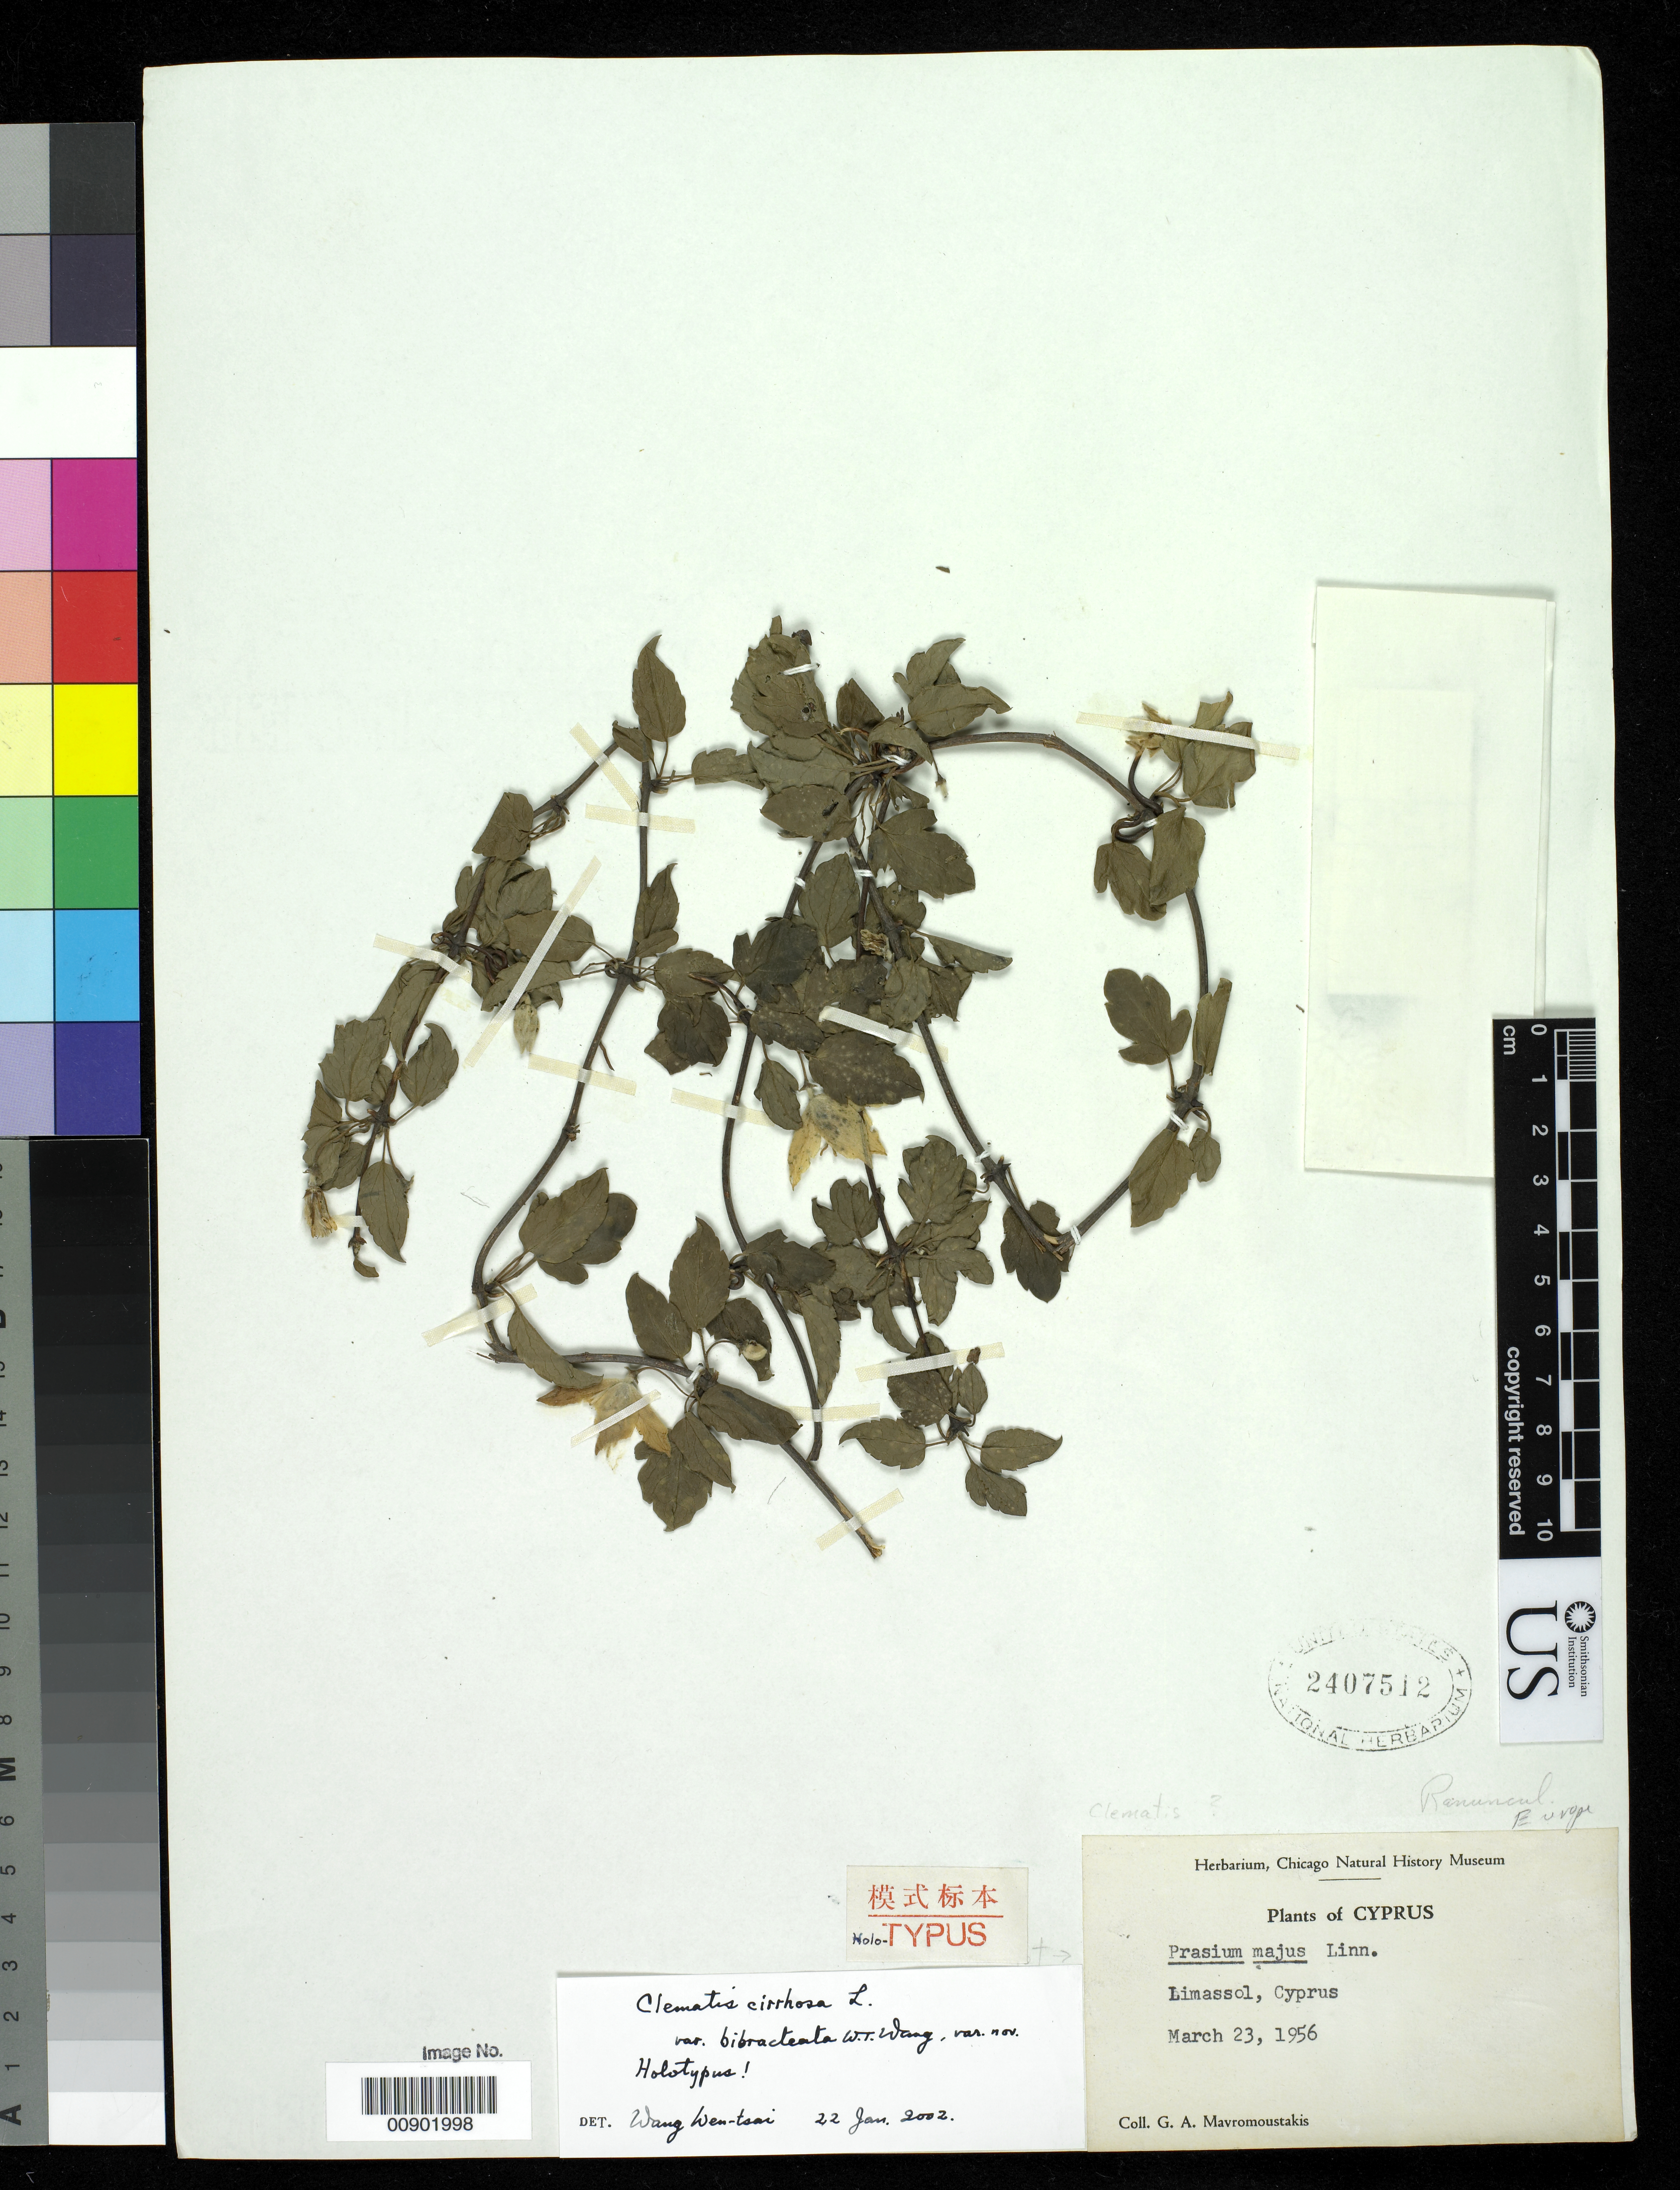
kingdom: Plantae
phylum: Tracheophyta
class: Magnoliopsida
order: Ranunculales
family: Ranunculaceae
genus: Clematis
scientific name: Clematis cirrhosa var. bibracteata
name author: W.T. Wang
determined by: Wang, W. T.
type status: Holotype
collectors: G. Mavromoustakis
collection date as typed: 23 Mar 1956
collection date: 1956-03-23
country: Cyprus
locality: Limassol, Cyprus.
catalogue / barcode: US 2407512